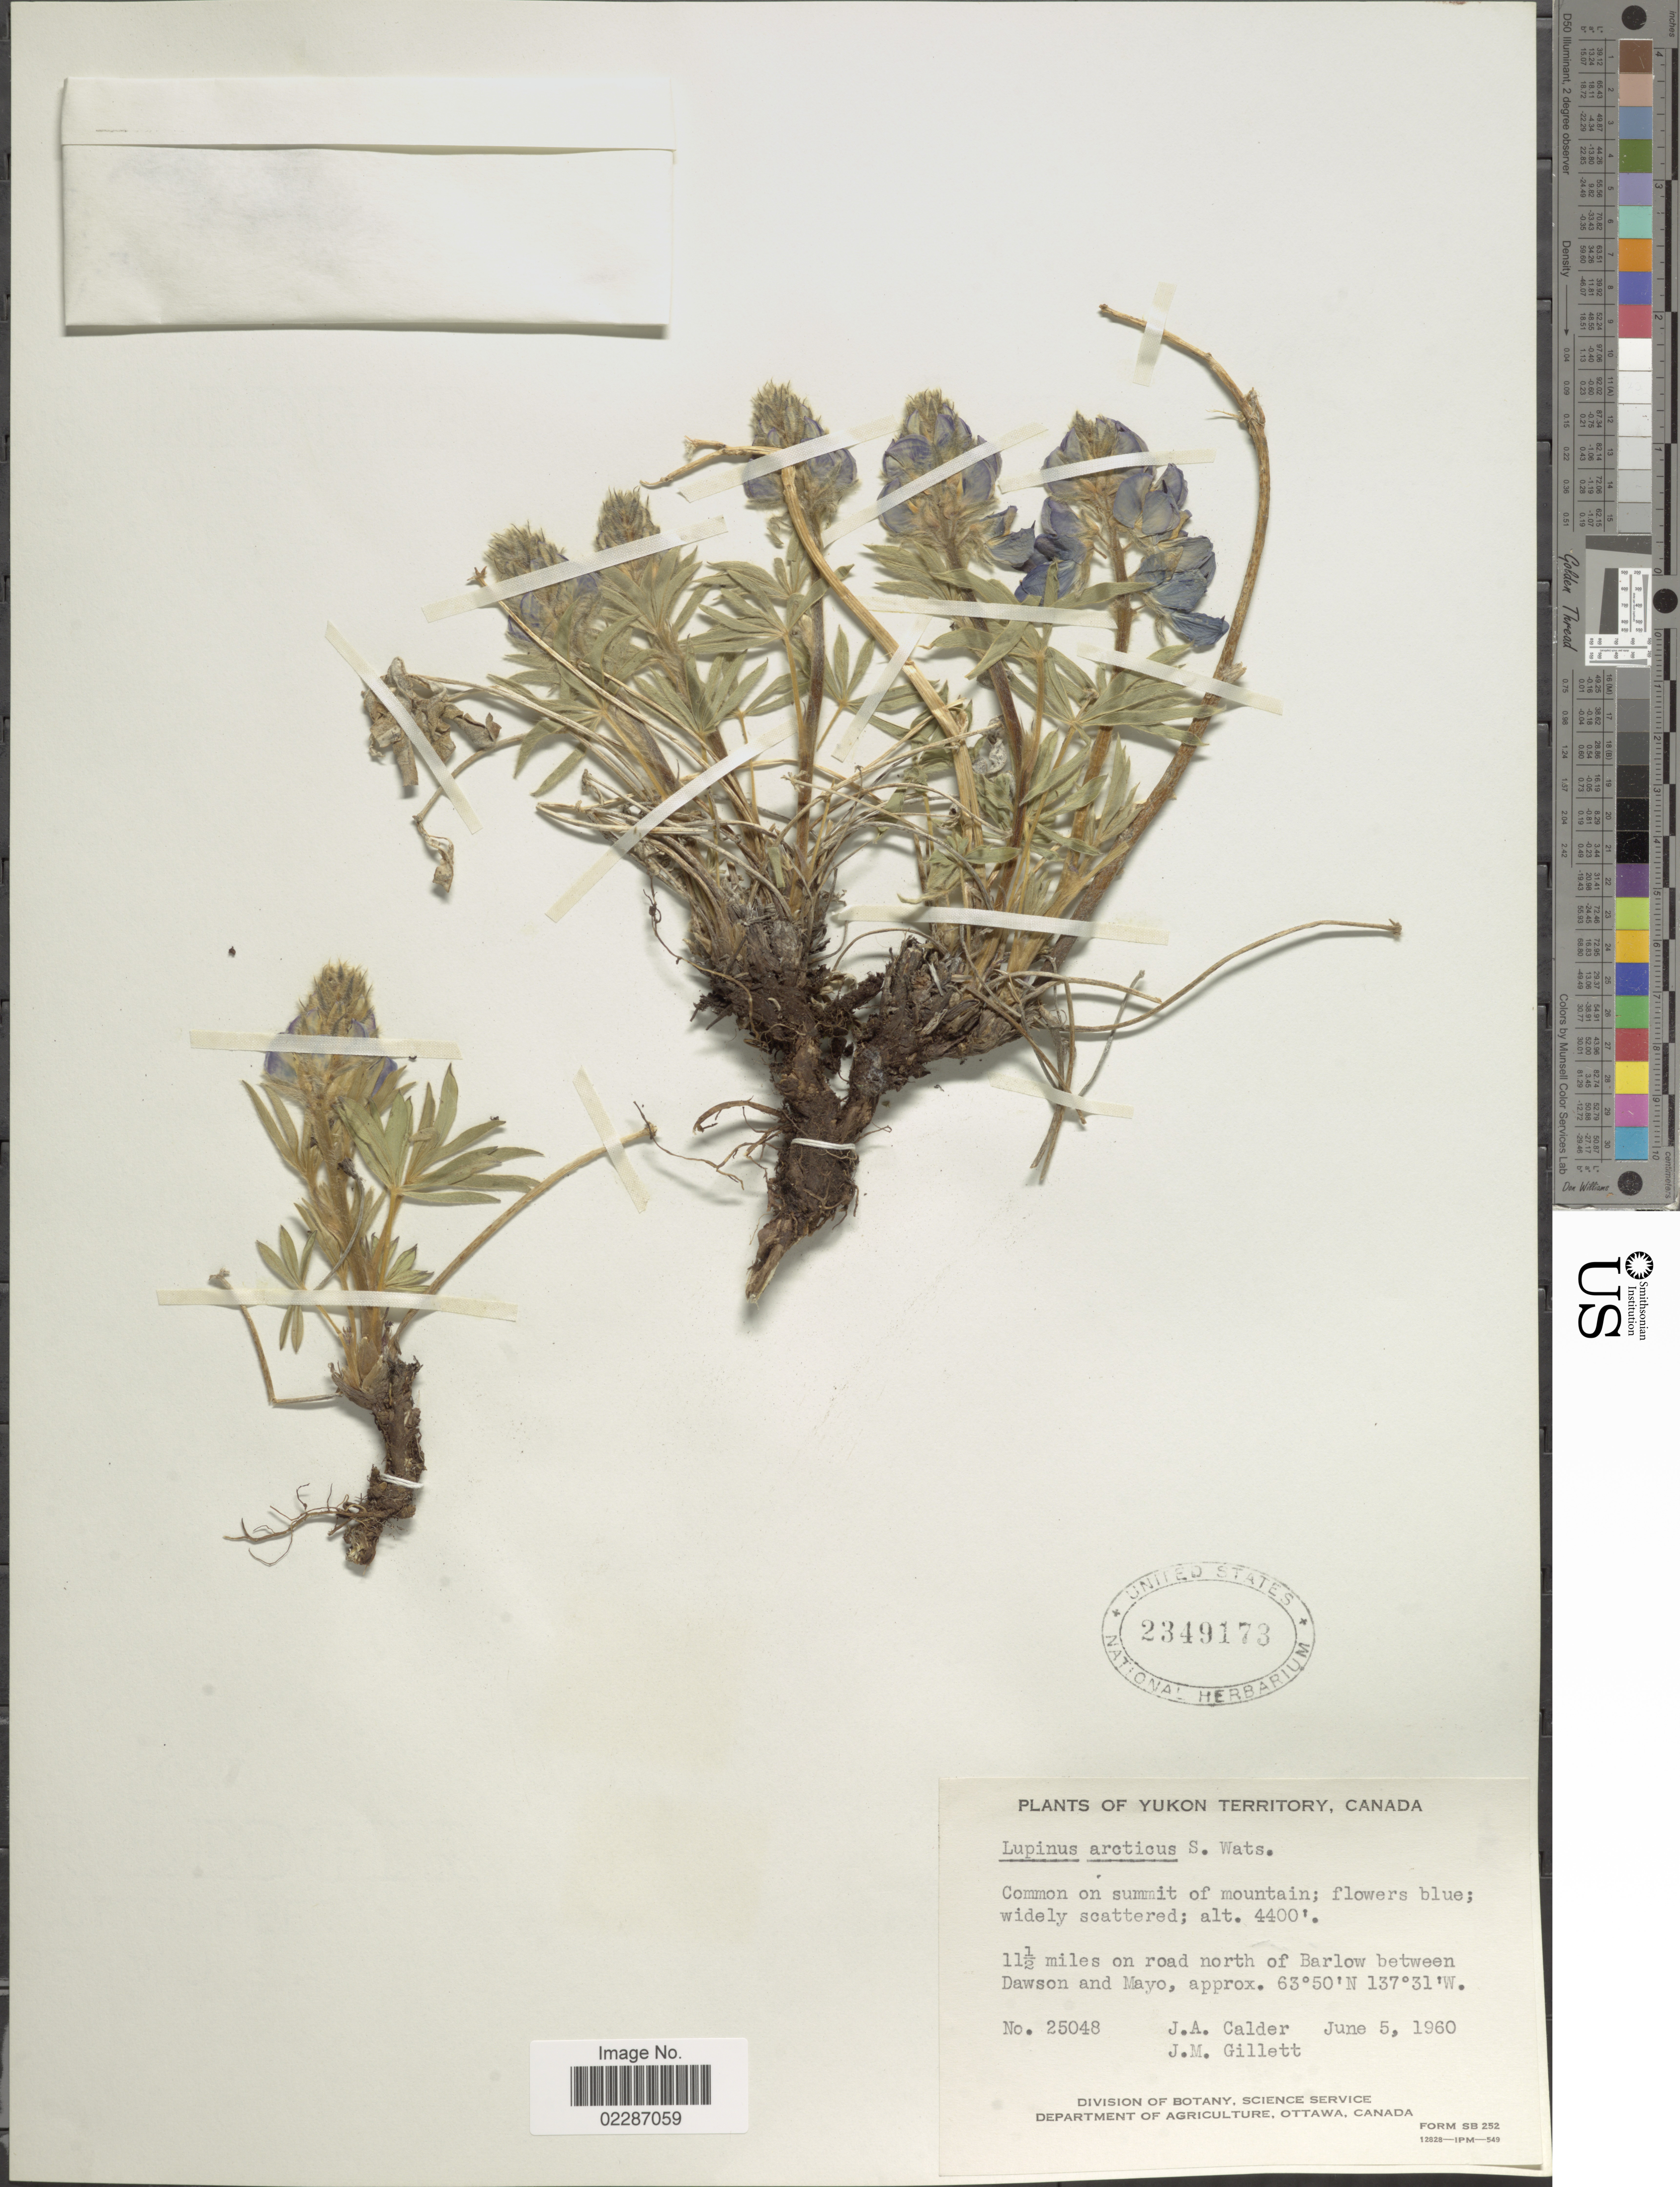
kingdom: Plantae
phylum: Tracheophyta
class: Magnoliopsida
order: Fabales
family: Fabaceae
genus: Lupinus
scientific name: Lupinus arcticus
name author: S. Watson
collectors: J. A. Calder & J. M. Gillett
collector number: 25048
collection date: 1960-06-05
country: Canada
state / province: Yukon Territory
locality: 11 ½ miles on road north of Barlow between Dawson and Mayo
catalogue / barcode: US 2349173